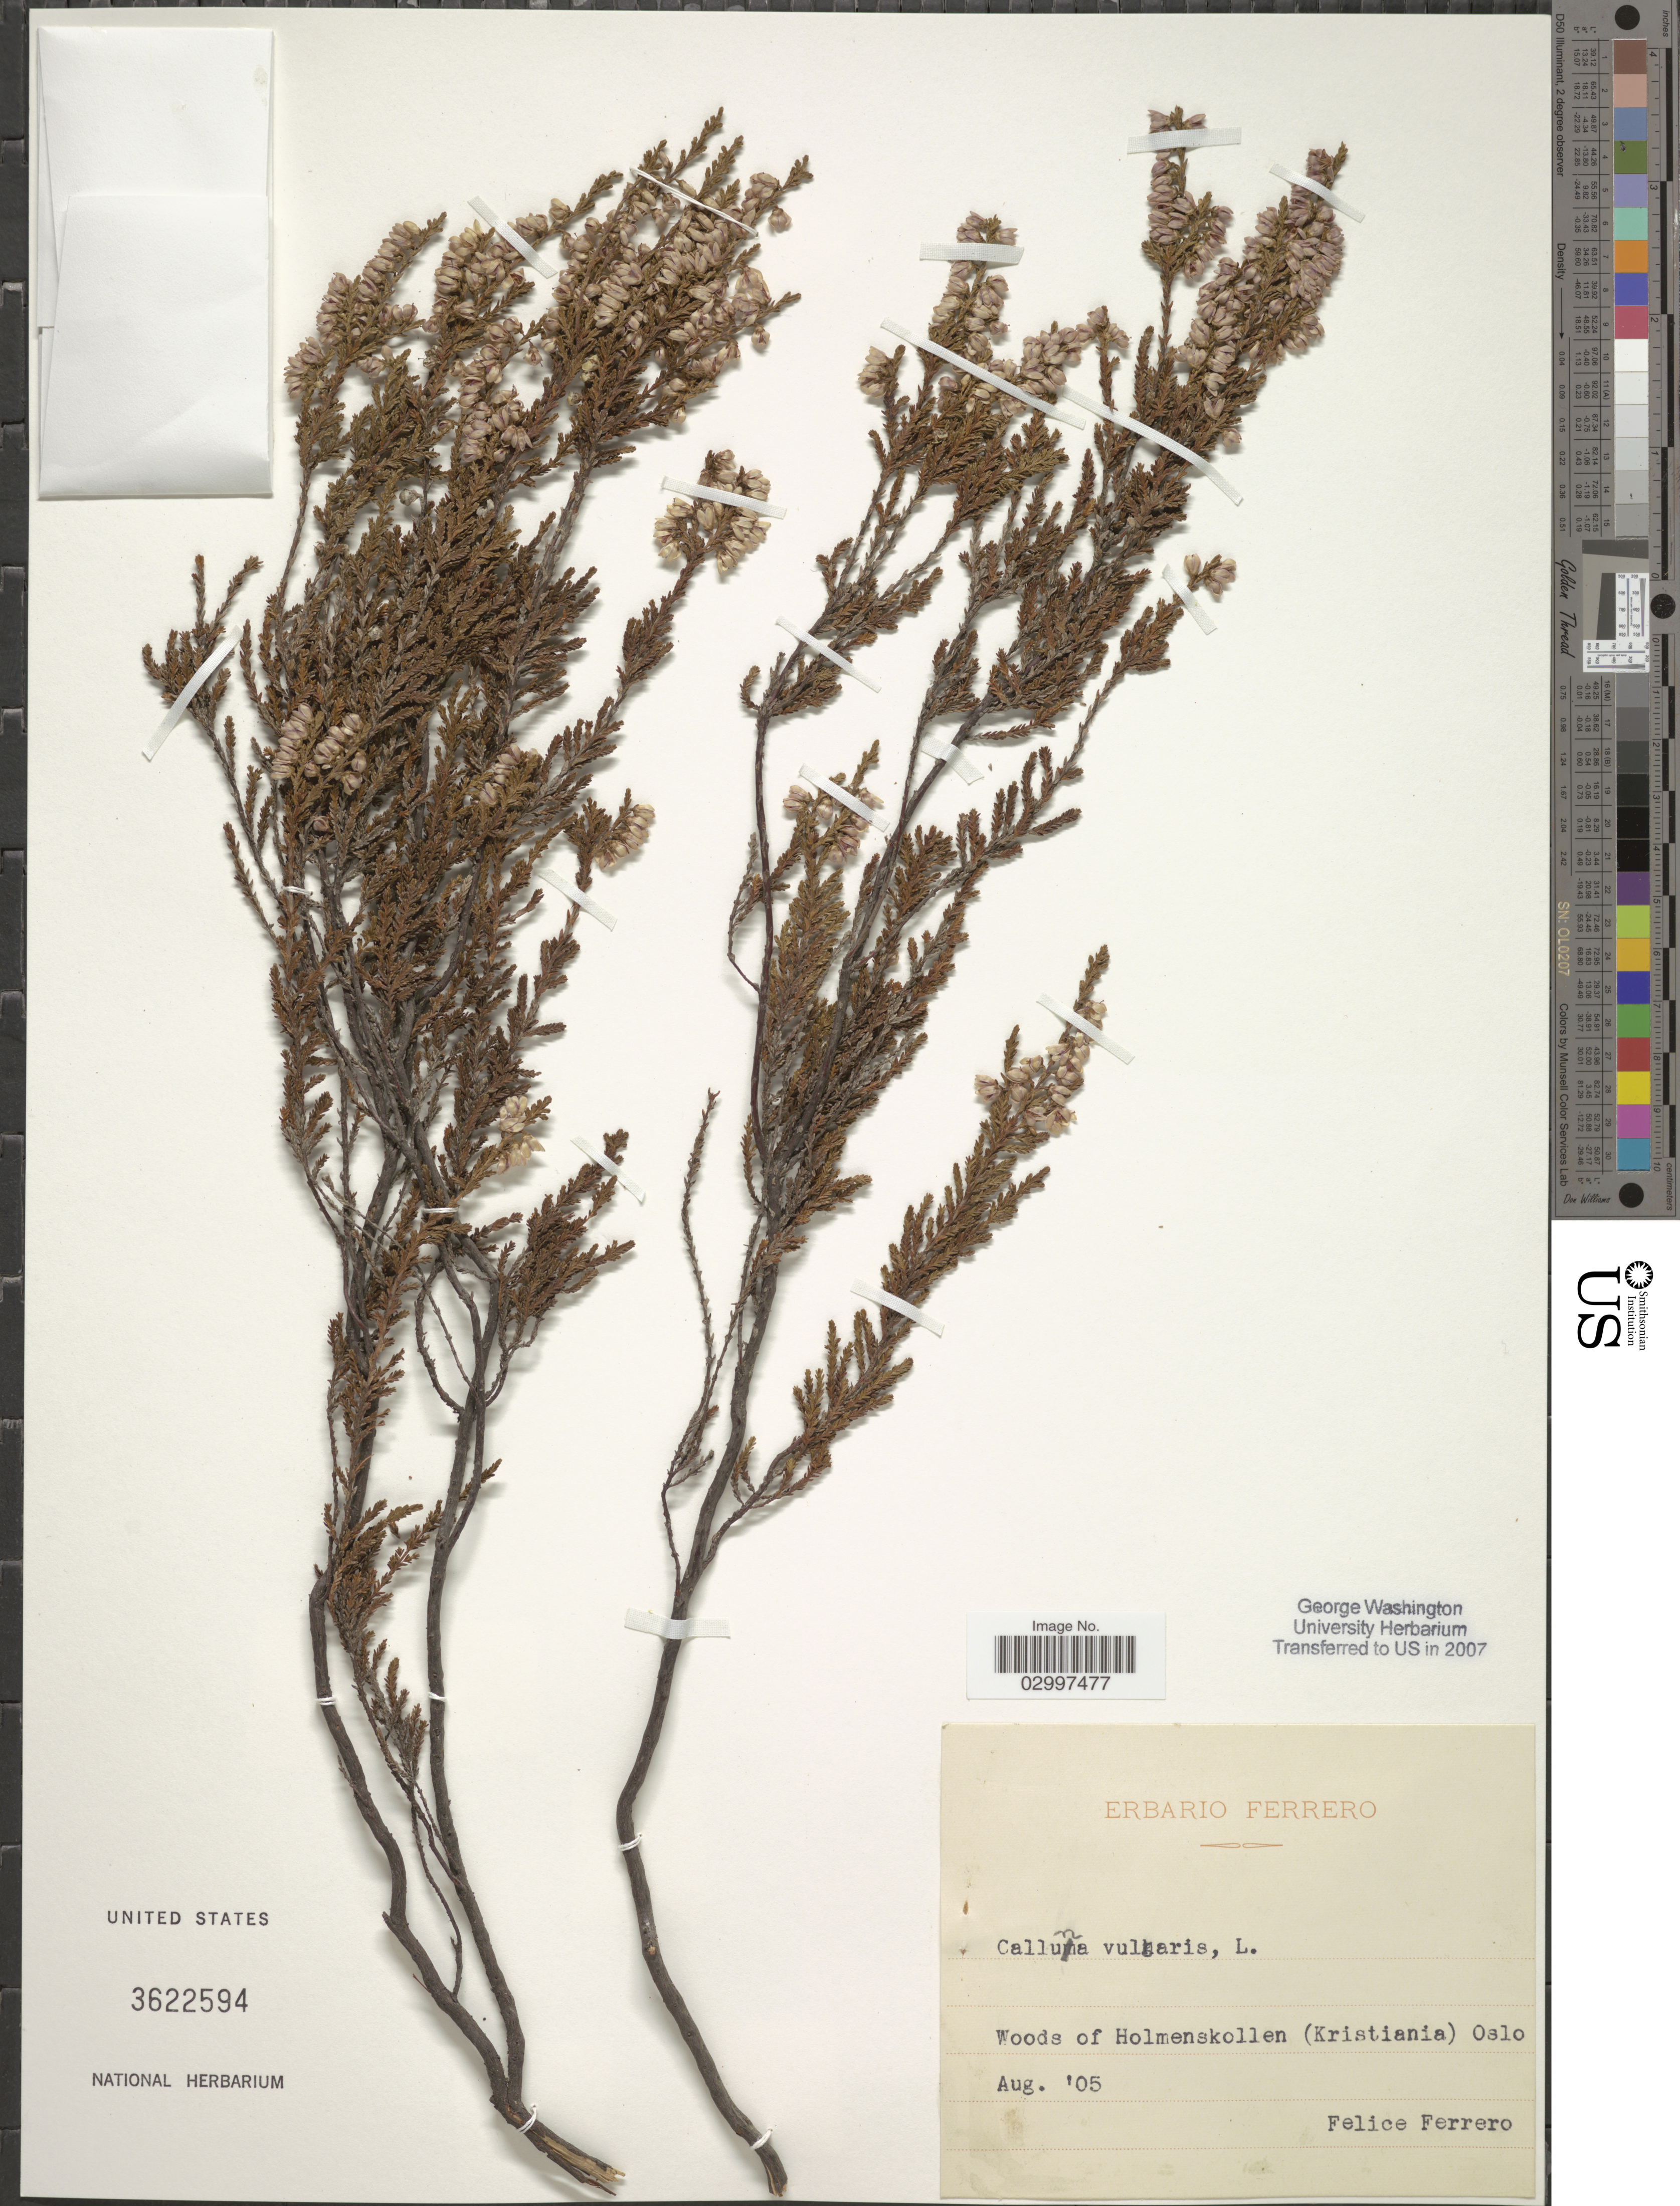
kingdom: Plantae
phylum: Tracheophyta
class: Magnoliopsida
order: Ericales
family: Ericaceae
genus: Calluna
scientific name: Calluna vulgaris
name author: (L.) Hull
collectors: F. Ferrero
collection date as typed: Transcribed d/m/y: /8/5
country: Norway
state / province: Oslo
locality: Woods of Holmenskollen (Kristania).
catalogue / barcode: US 3622594